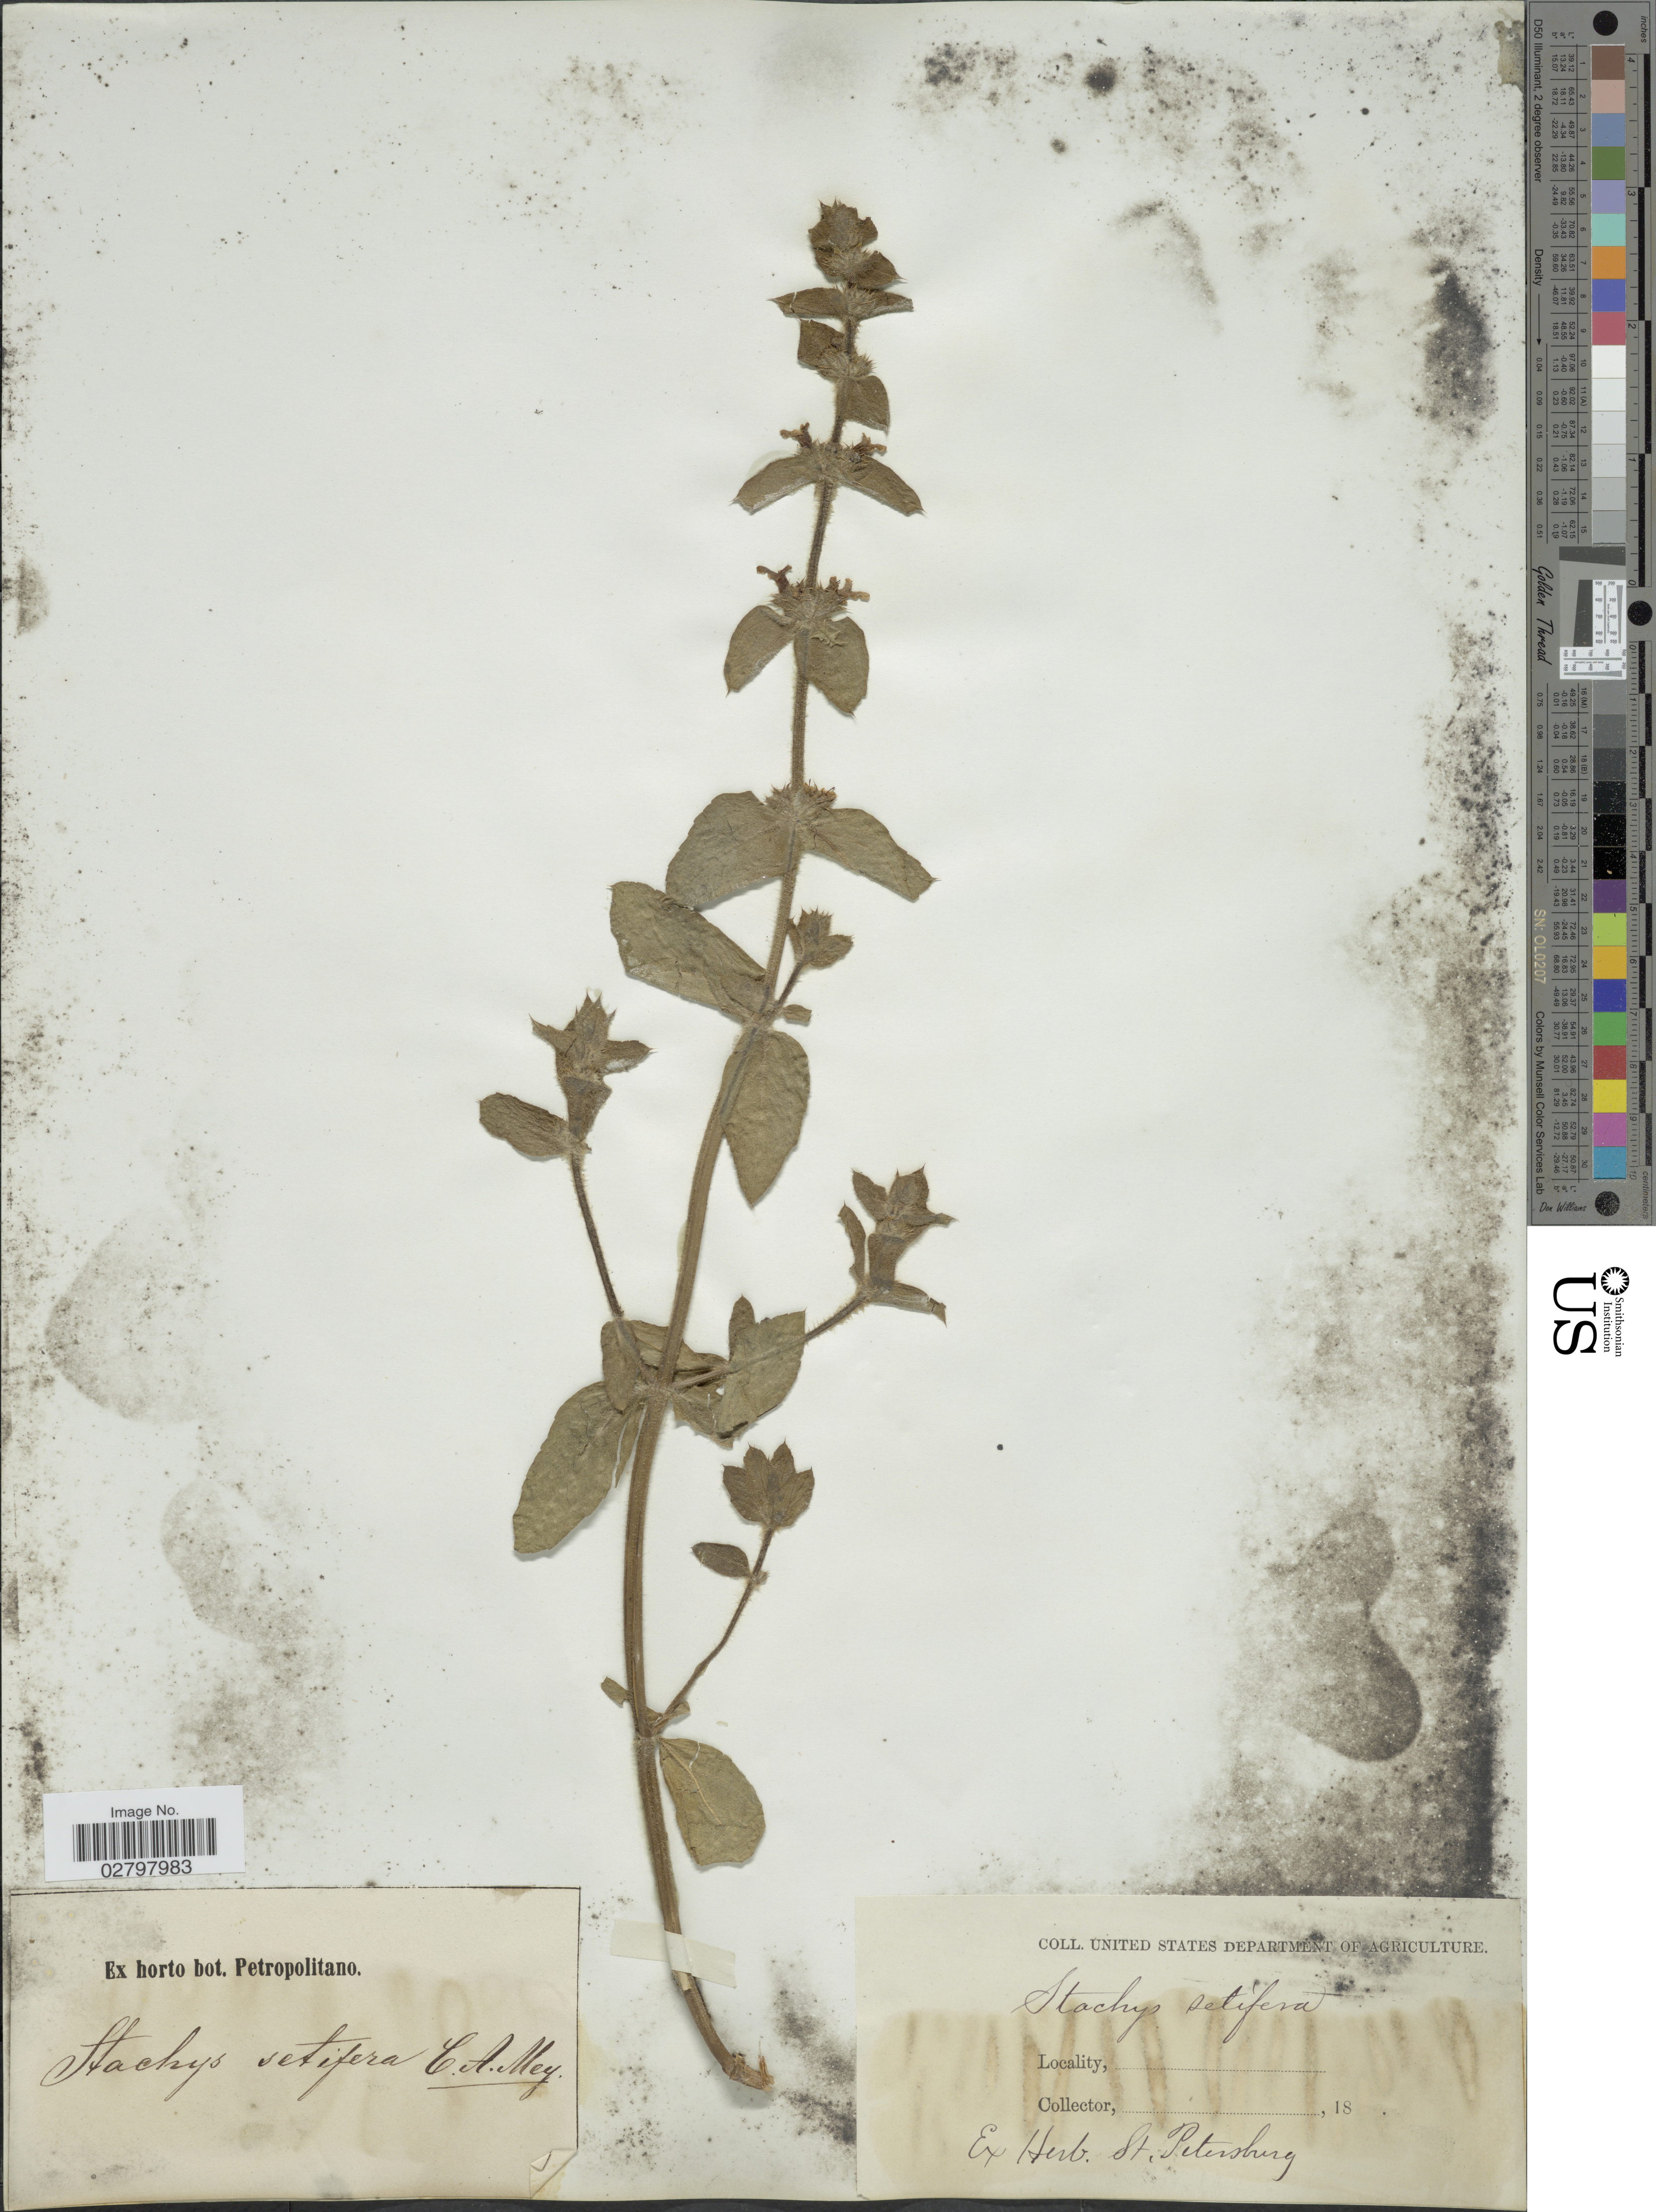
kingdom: Plantae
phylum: Tracheophyta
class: Magnoliopsida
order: Lamiales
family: Lamiaceae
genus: Stachys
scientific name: Stachys setifera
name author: C.A. Mey.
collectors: Ex herb. St. Petersburg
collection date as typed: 18